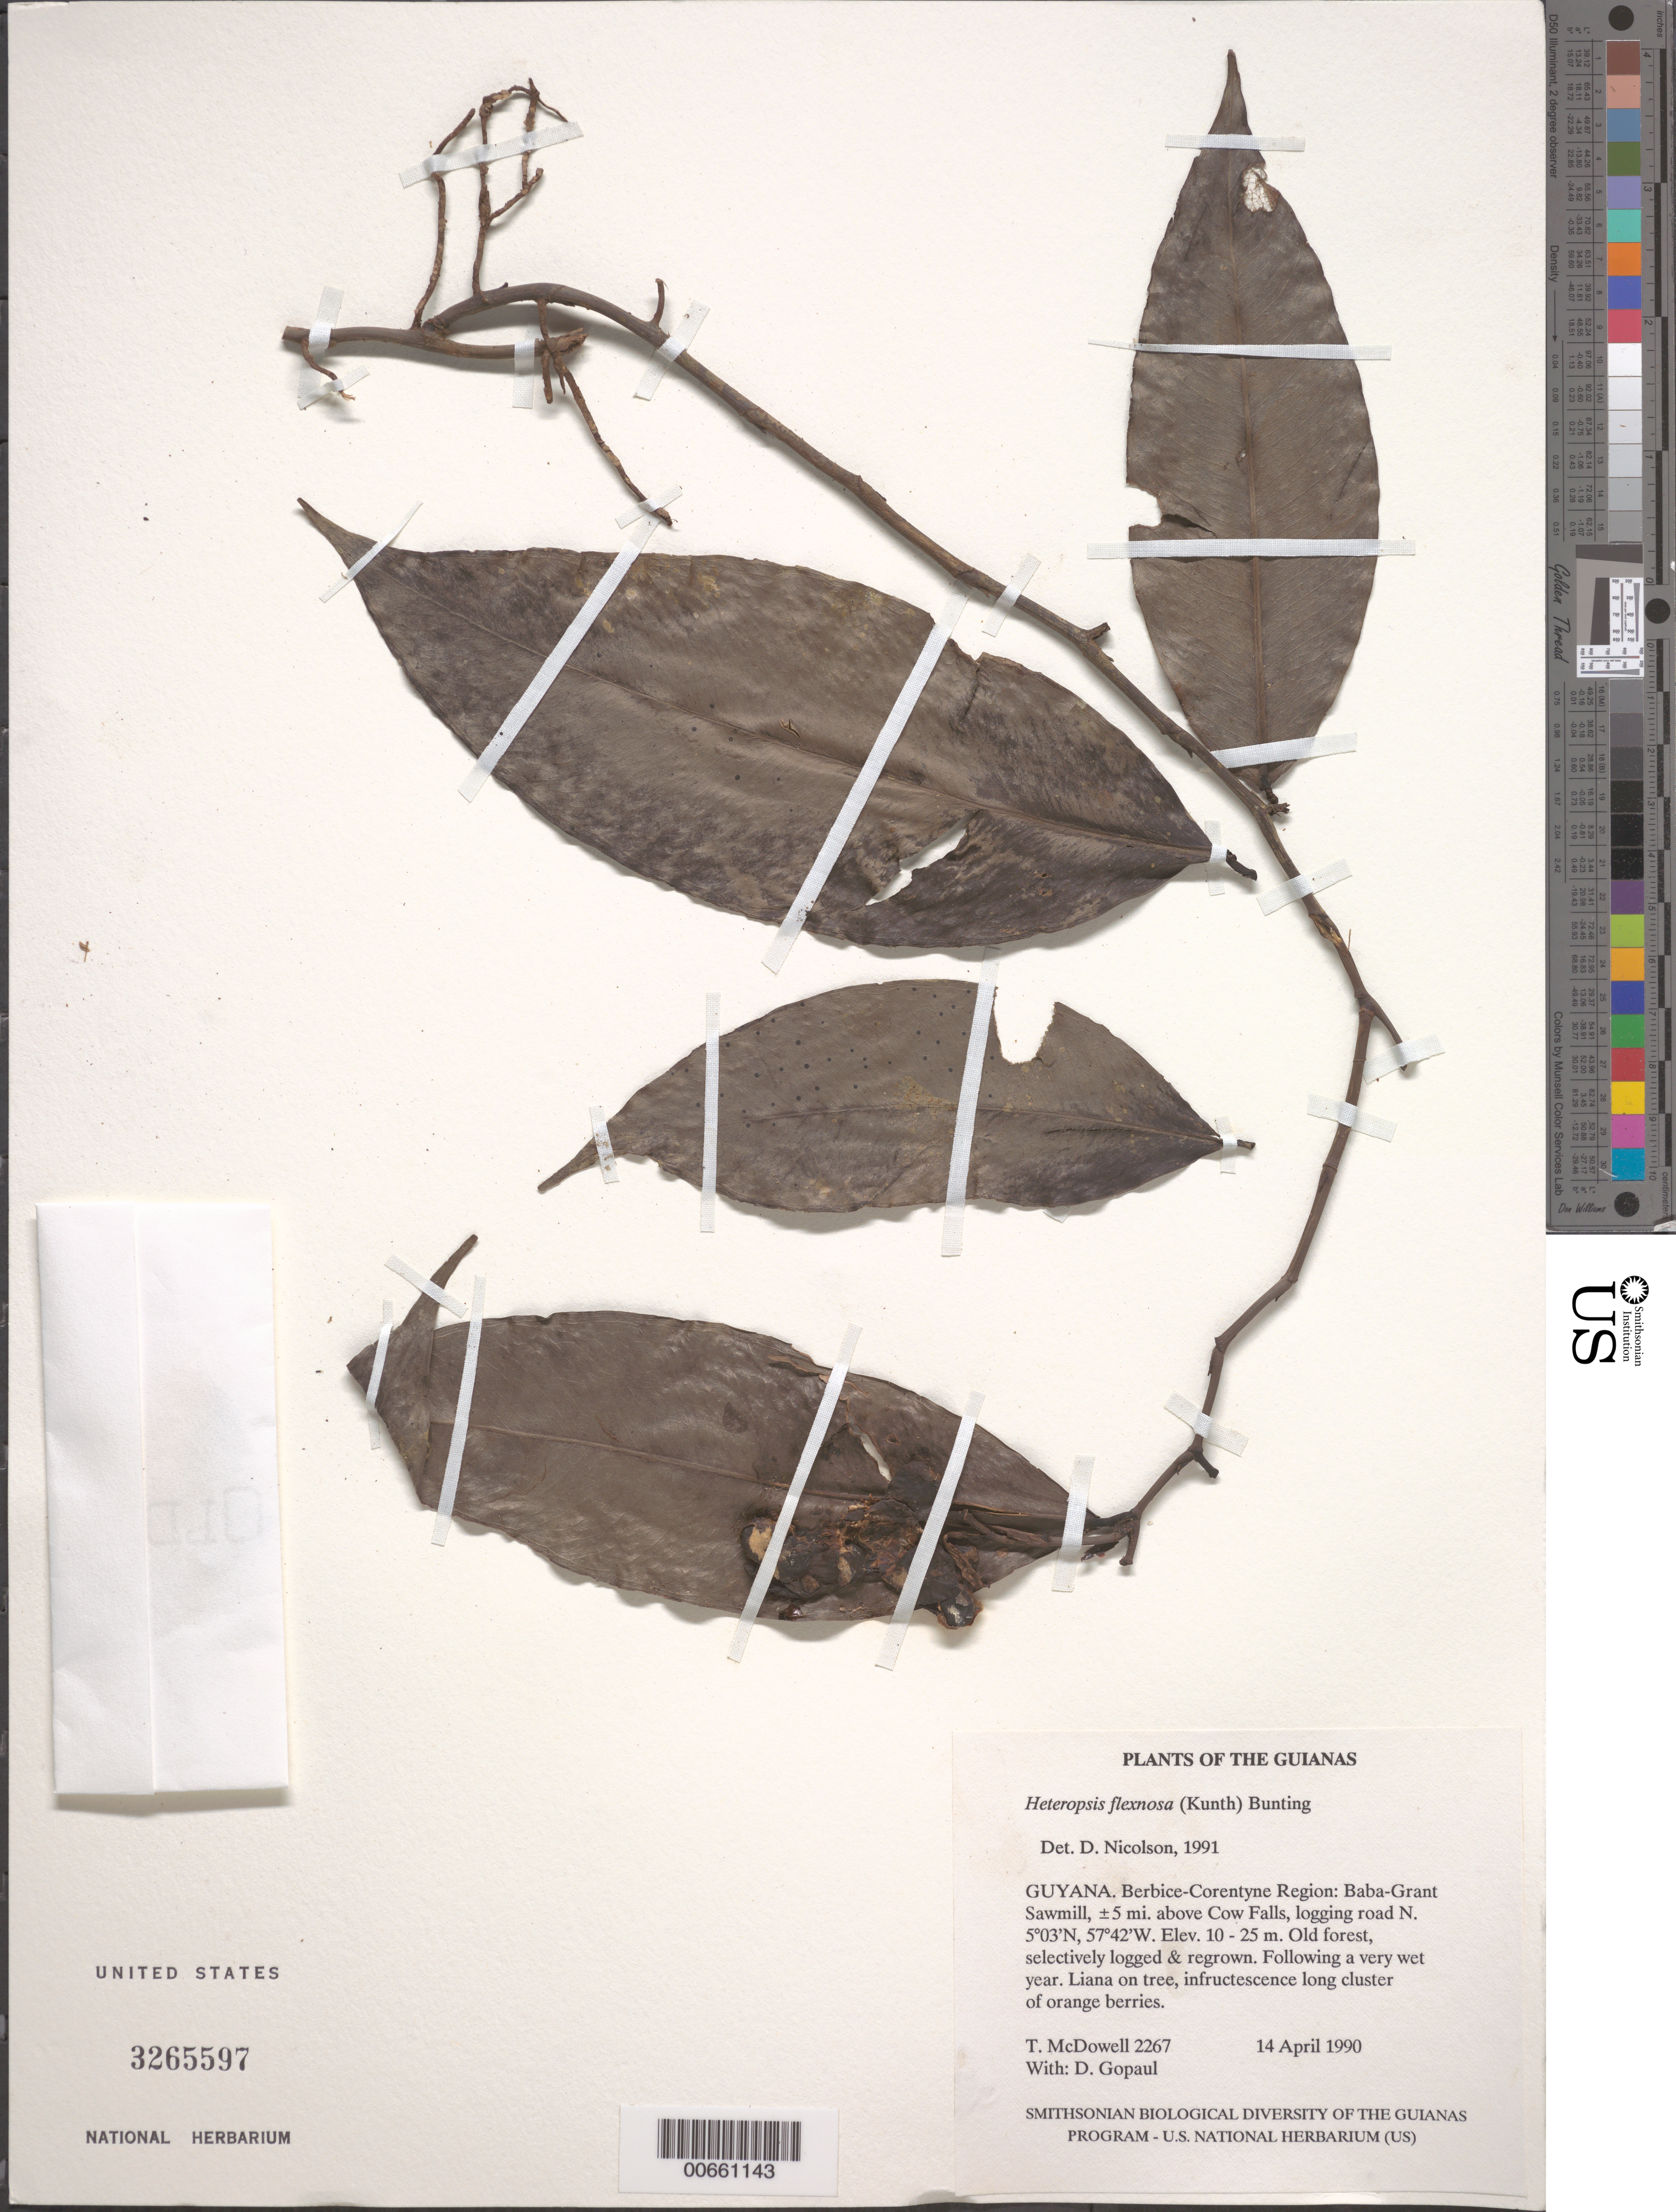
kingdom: Plantae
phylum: Tracheophyta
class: Liliopsida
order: Alismatales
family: Araceae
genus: Heteropsis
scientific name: Heteropsis flexuosa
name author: (Kunth) G.S. Bunting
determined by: Nicolson, Dan H.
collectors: T. McDowell & D. Gopaul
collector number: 2267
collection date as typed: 14 April 1990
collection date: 1990-04-14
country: Guyana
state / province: E. Berbice-Corentyne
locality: Baba-Grant Sawmill, ±5 mi. above Cow Falls, Corentyne River. ±4 mi. N by logging road from landing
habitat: Old forest, selectively logged & regrown. Following a very wet year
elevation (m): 10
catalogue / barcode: US 3265597